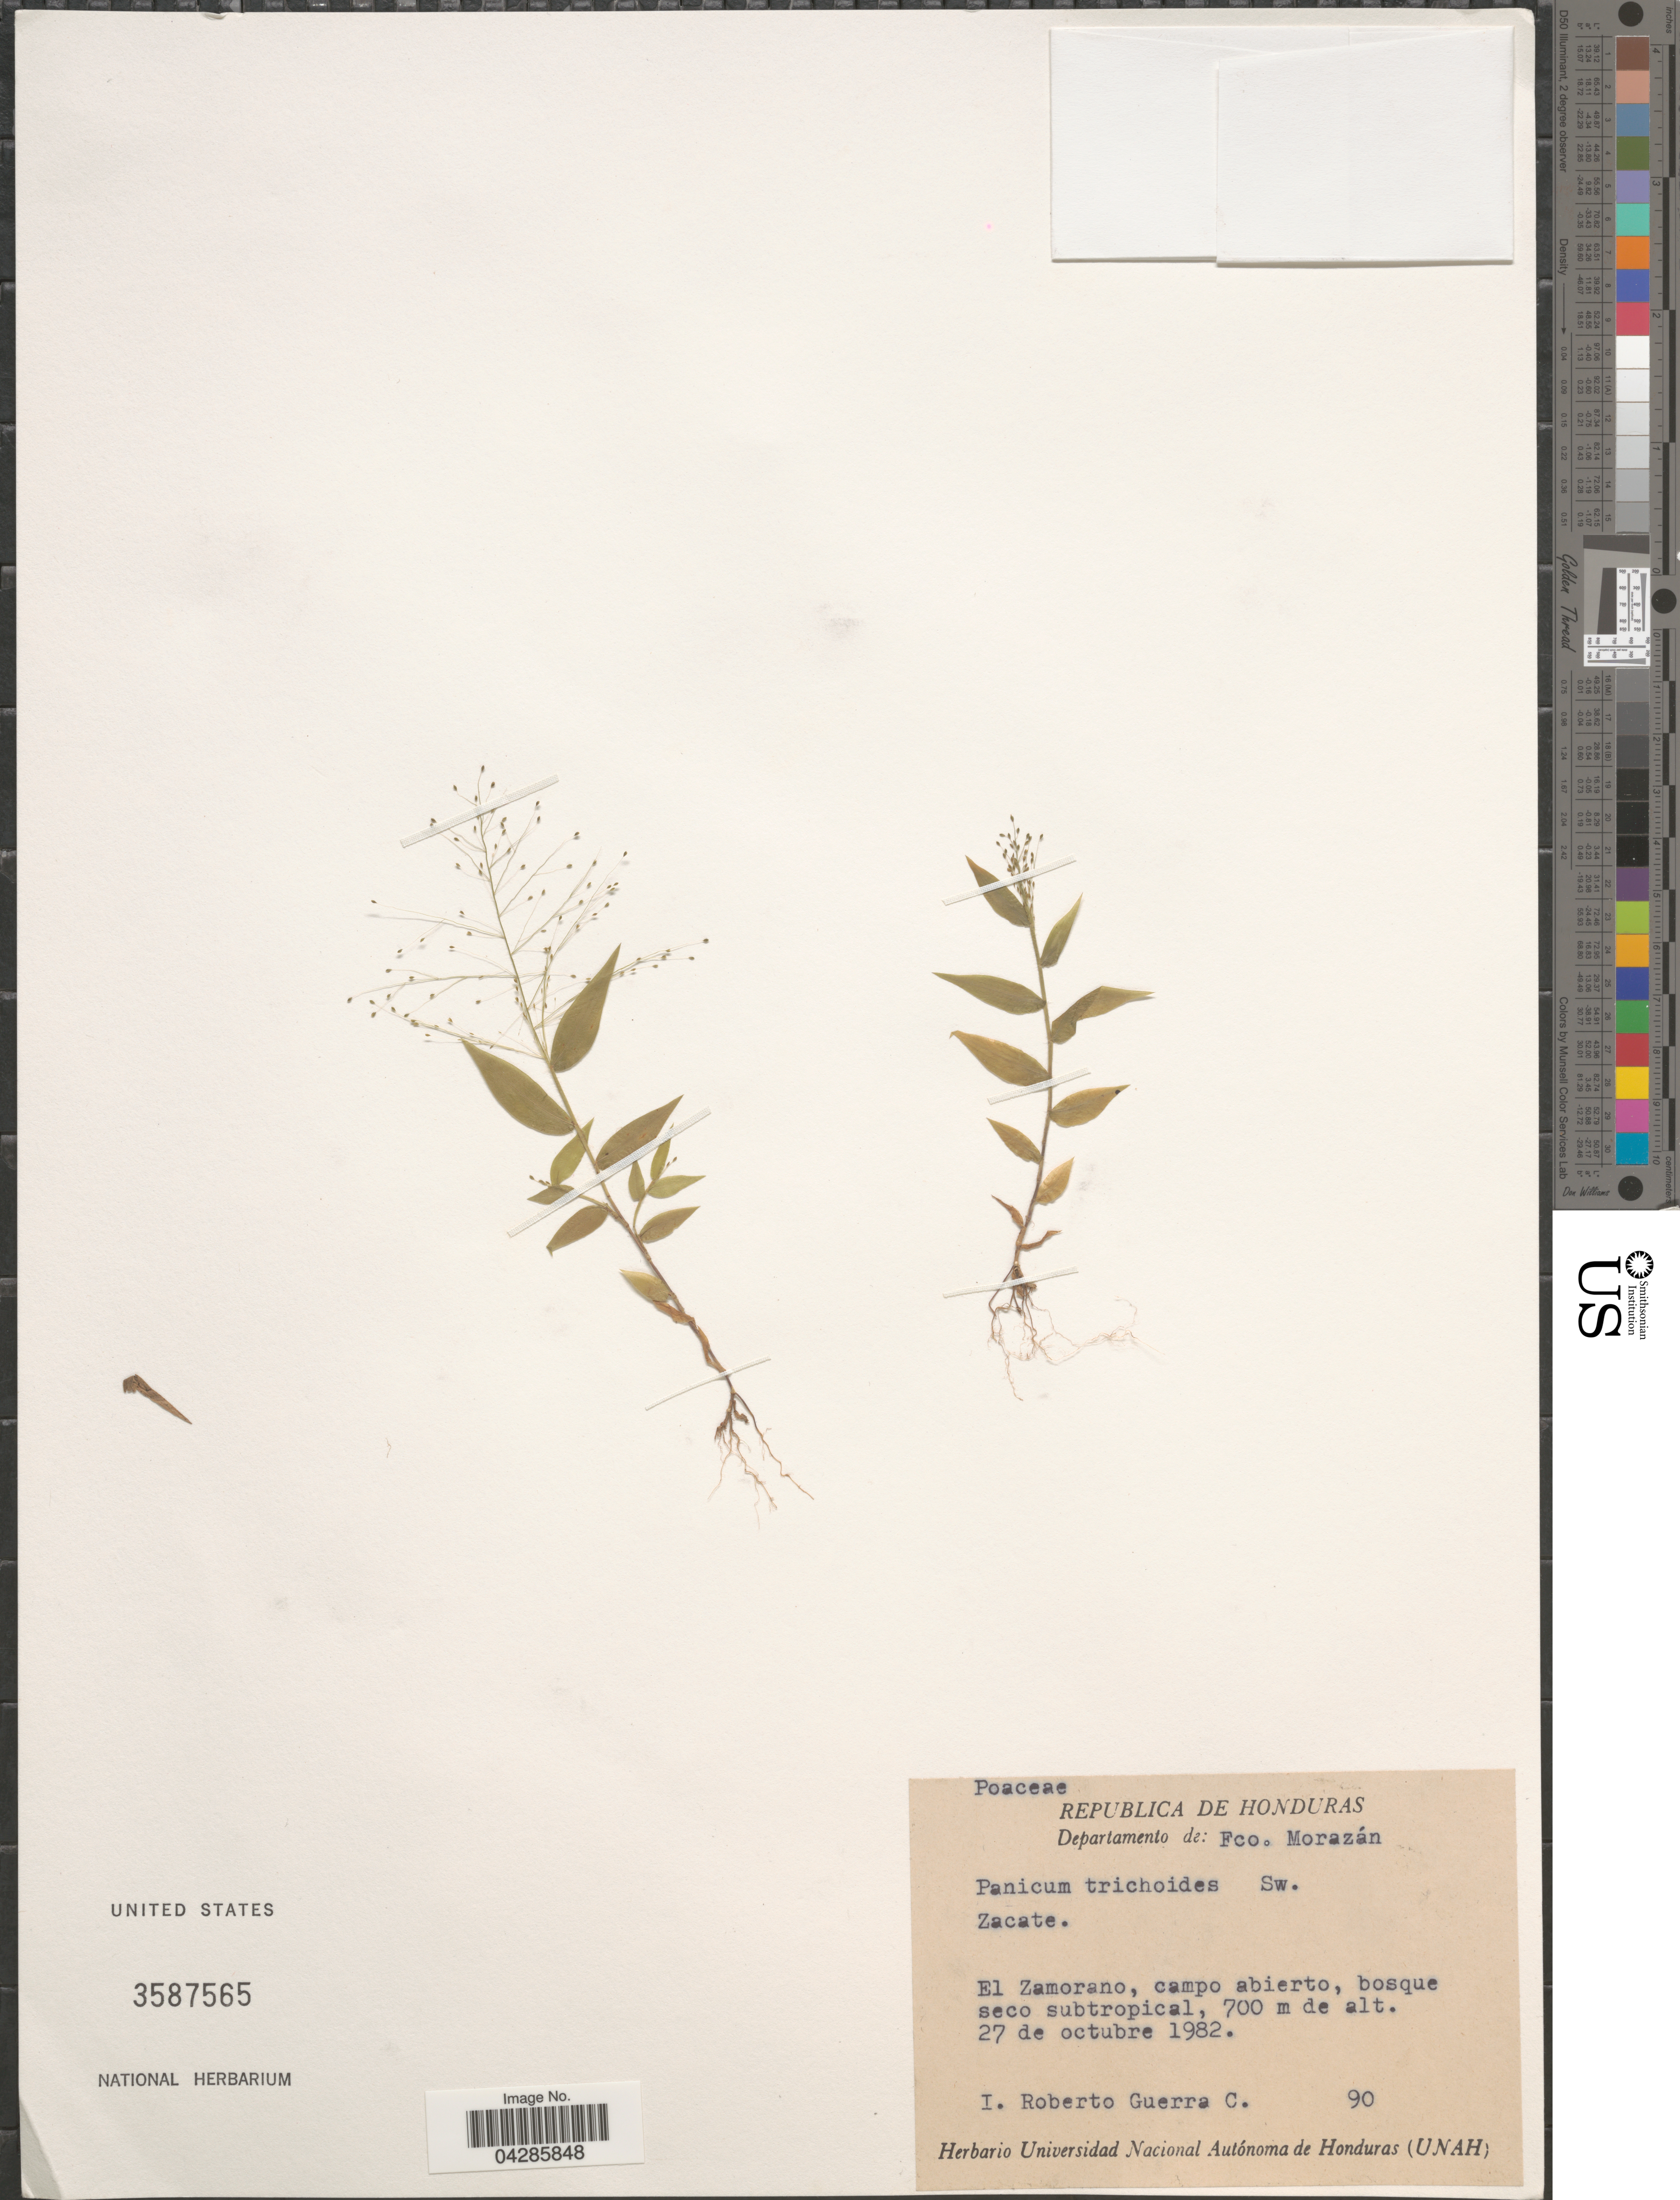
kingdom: Plantae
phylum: Tracheophyta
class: Liliopsida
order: Poales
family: Poaceae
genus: Morronea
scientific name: Morronea trichidiachnis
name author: (Döll) Zuloaga & Scataglini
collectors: I. R. Guerra C.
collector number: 90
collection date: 1982-10-27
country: Honduras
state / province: Fco. Morazán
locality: Departamento de: Fco. Morazán. Zacate. El Zamorano, campo abierto, bosque seco subtropical.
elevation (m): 700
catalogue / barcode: US 3587565